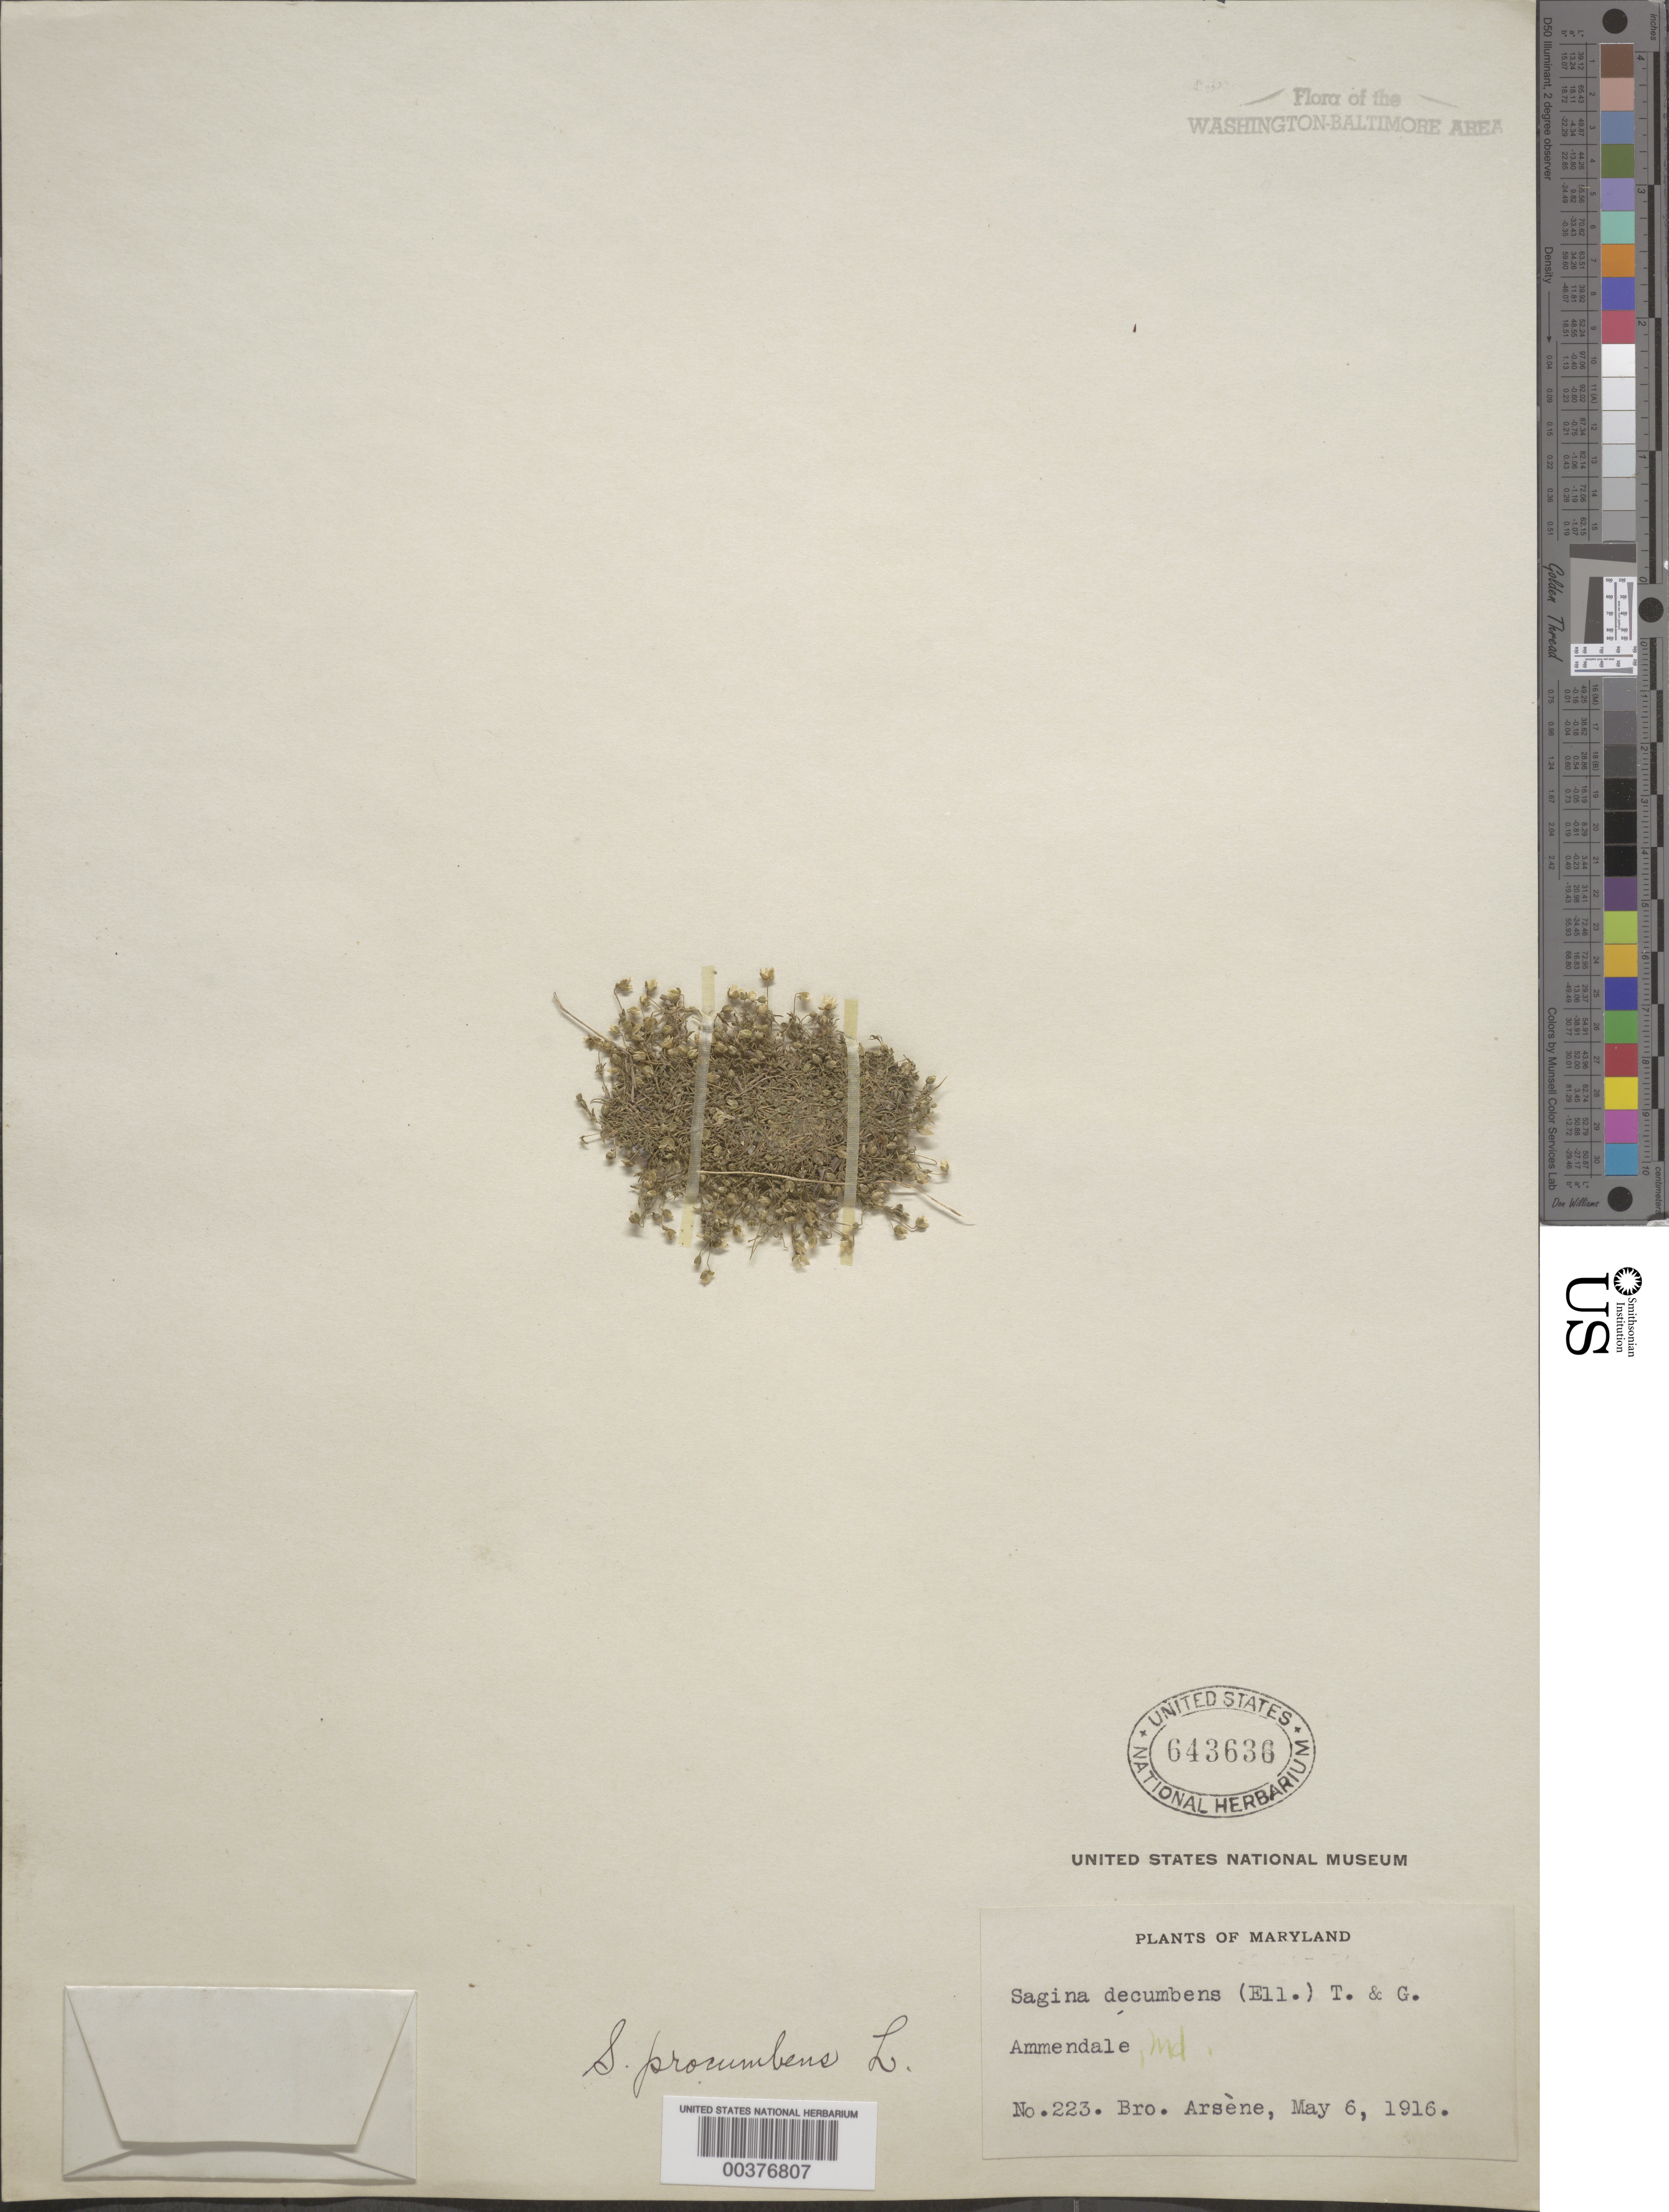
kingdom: Plantae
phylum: Tracheophyta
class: Magnoliopsida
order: Caryophyllales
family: Caryophyllaceae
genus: Sagina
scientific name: Sagina procumbens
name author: L.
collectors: Bro. G. Arsène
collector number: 223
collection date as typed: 06 May 1916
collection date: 1916-05-06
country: United States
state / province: Maryland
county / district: Prince George's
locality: Ammendale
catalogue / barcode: US 643636